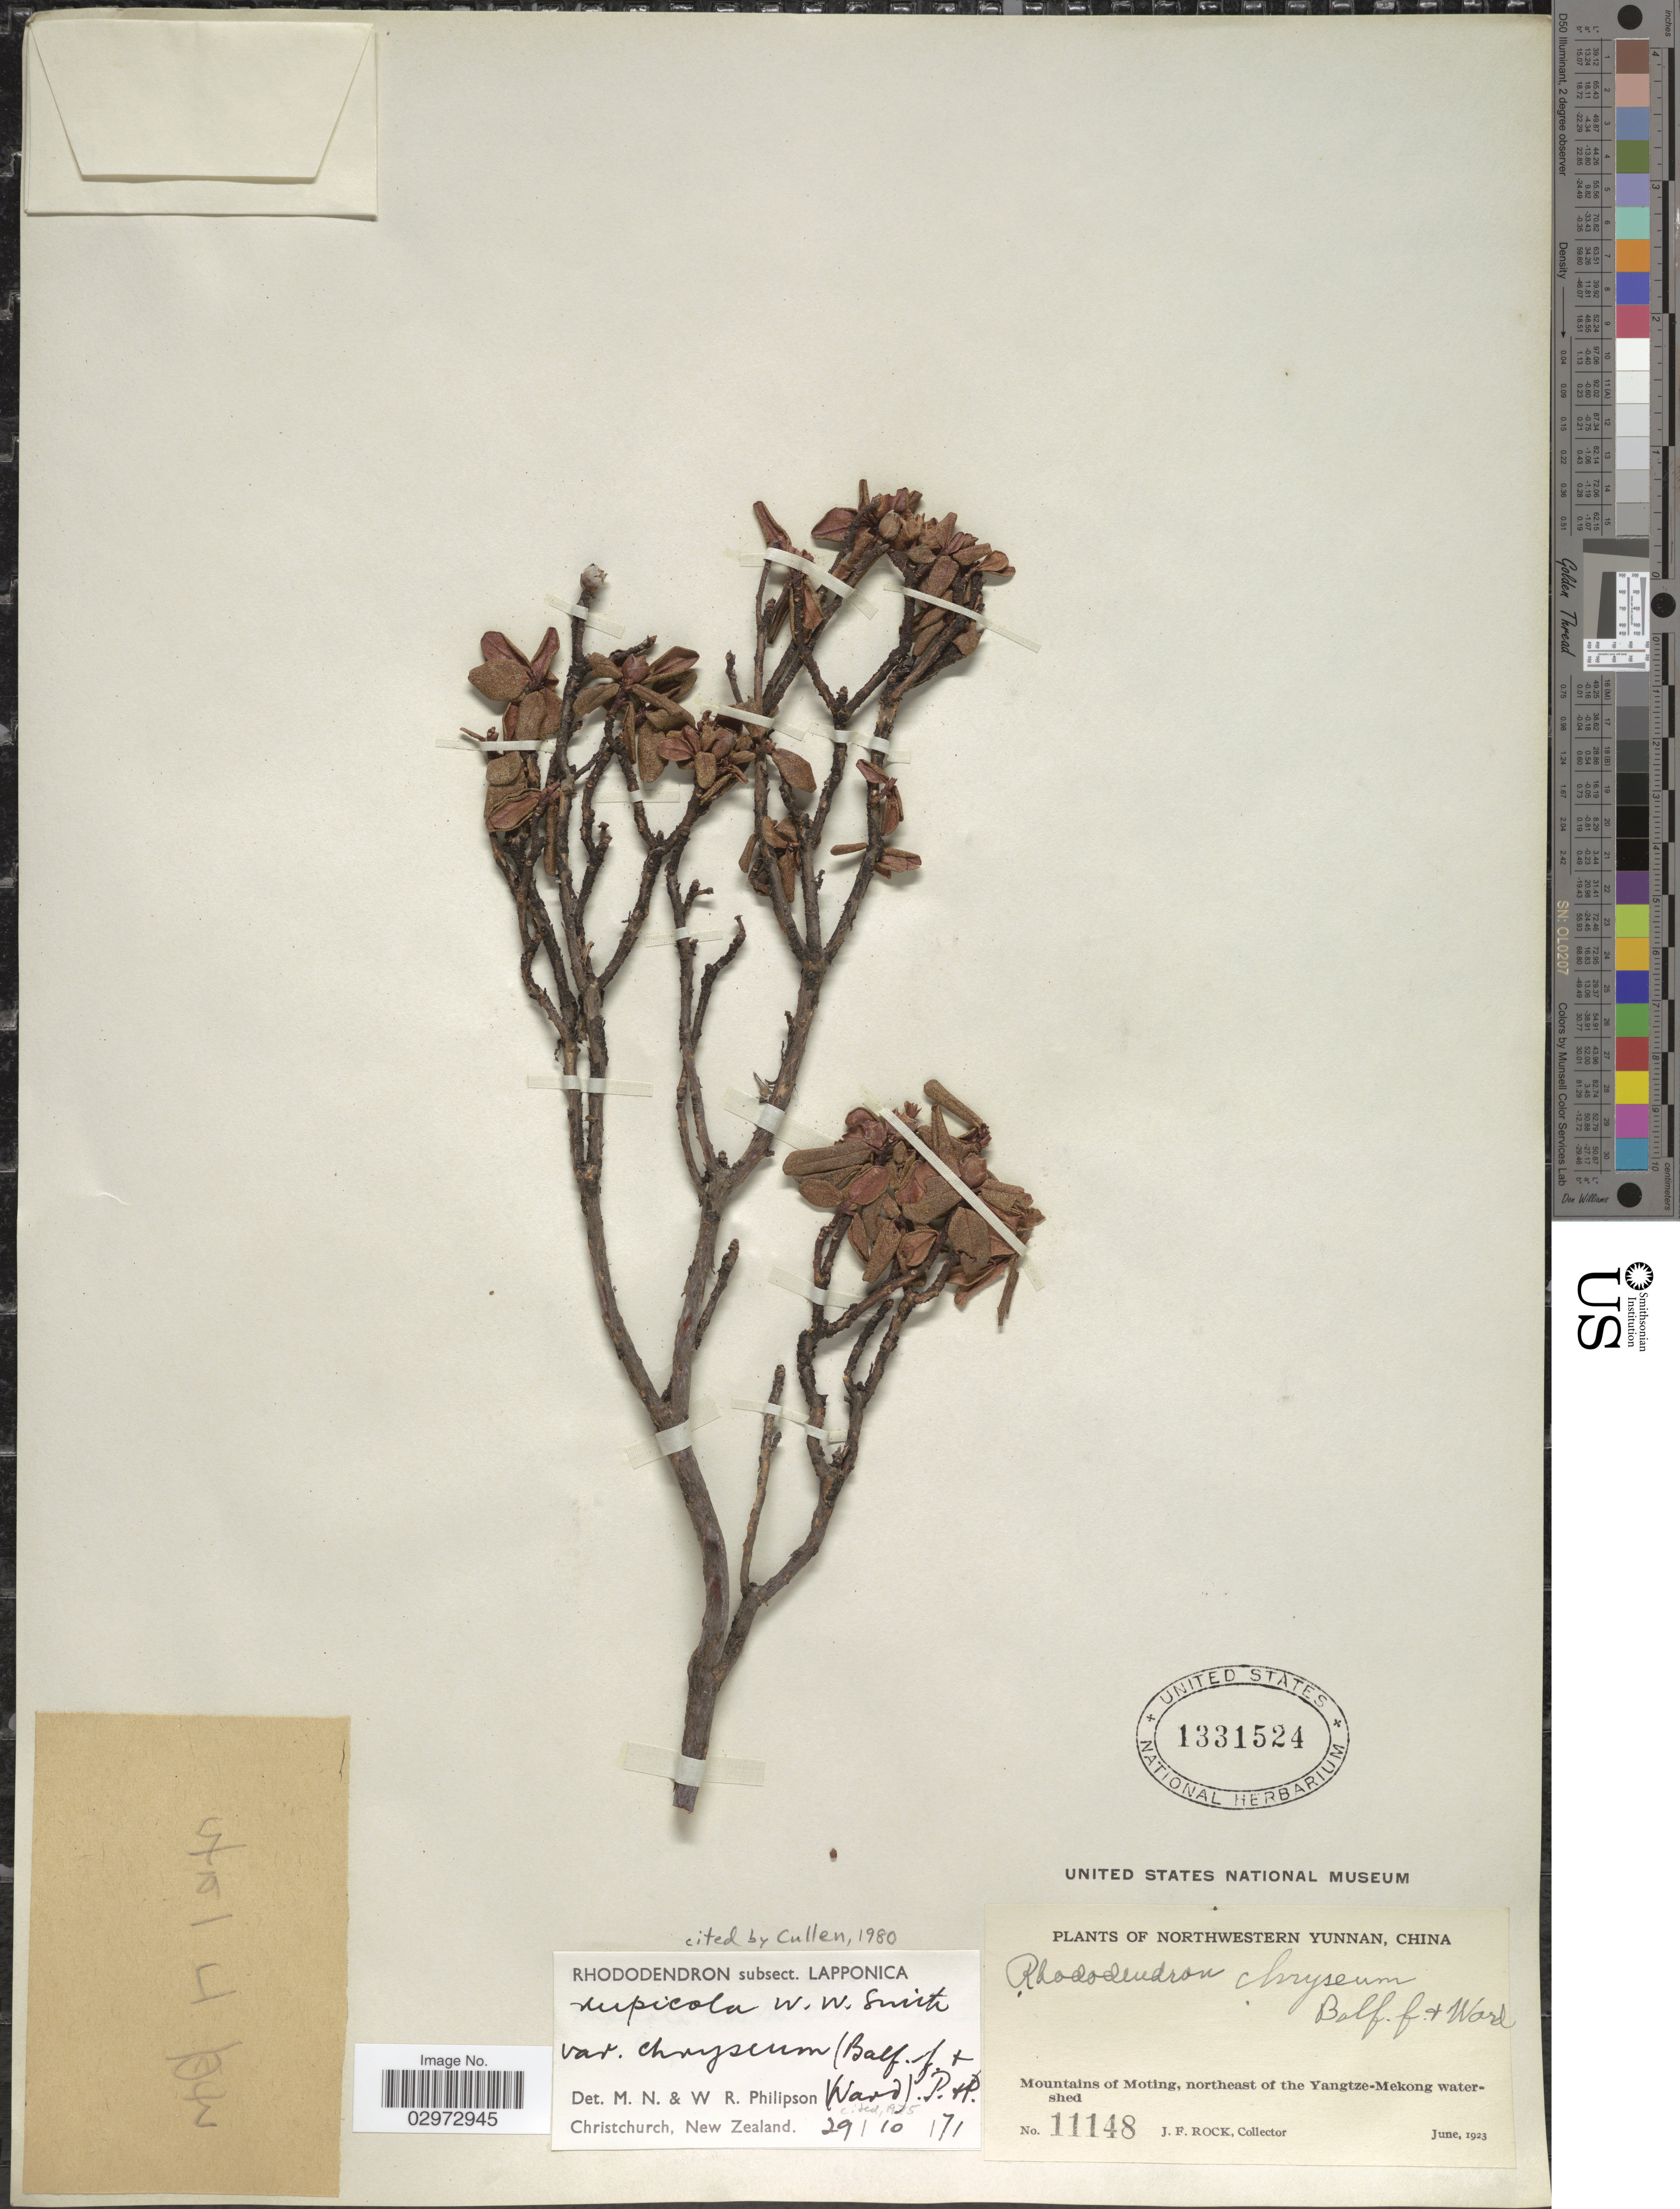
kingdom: Plantae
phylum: Tracheophyta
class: Magnoliopsida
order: Ericales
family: Ericaceae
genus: Rhododendron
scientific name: Rhododendron rupicola var. chryseum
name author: (Balf. f. & Kingdon-Ward) Philipson & M. N. Philipson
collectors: J. Rock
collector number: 11148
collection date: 1923-06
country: China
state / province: Yunnan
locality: Northwestern Yunnan, Mountains of Moting, northeast of the Yangtze-Mekong watershed.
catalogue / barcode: US 1331524